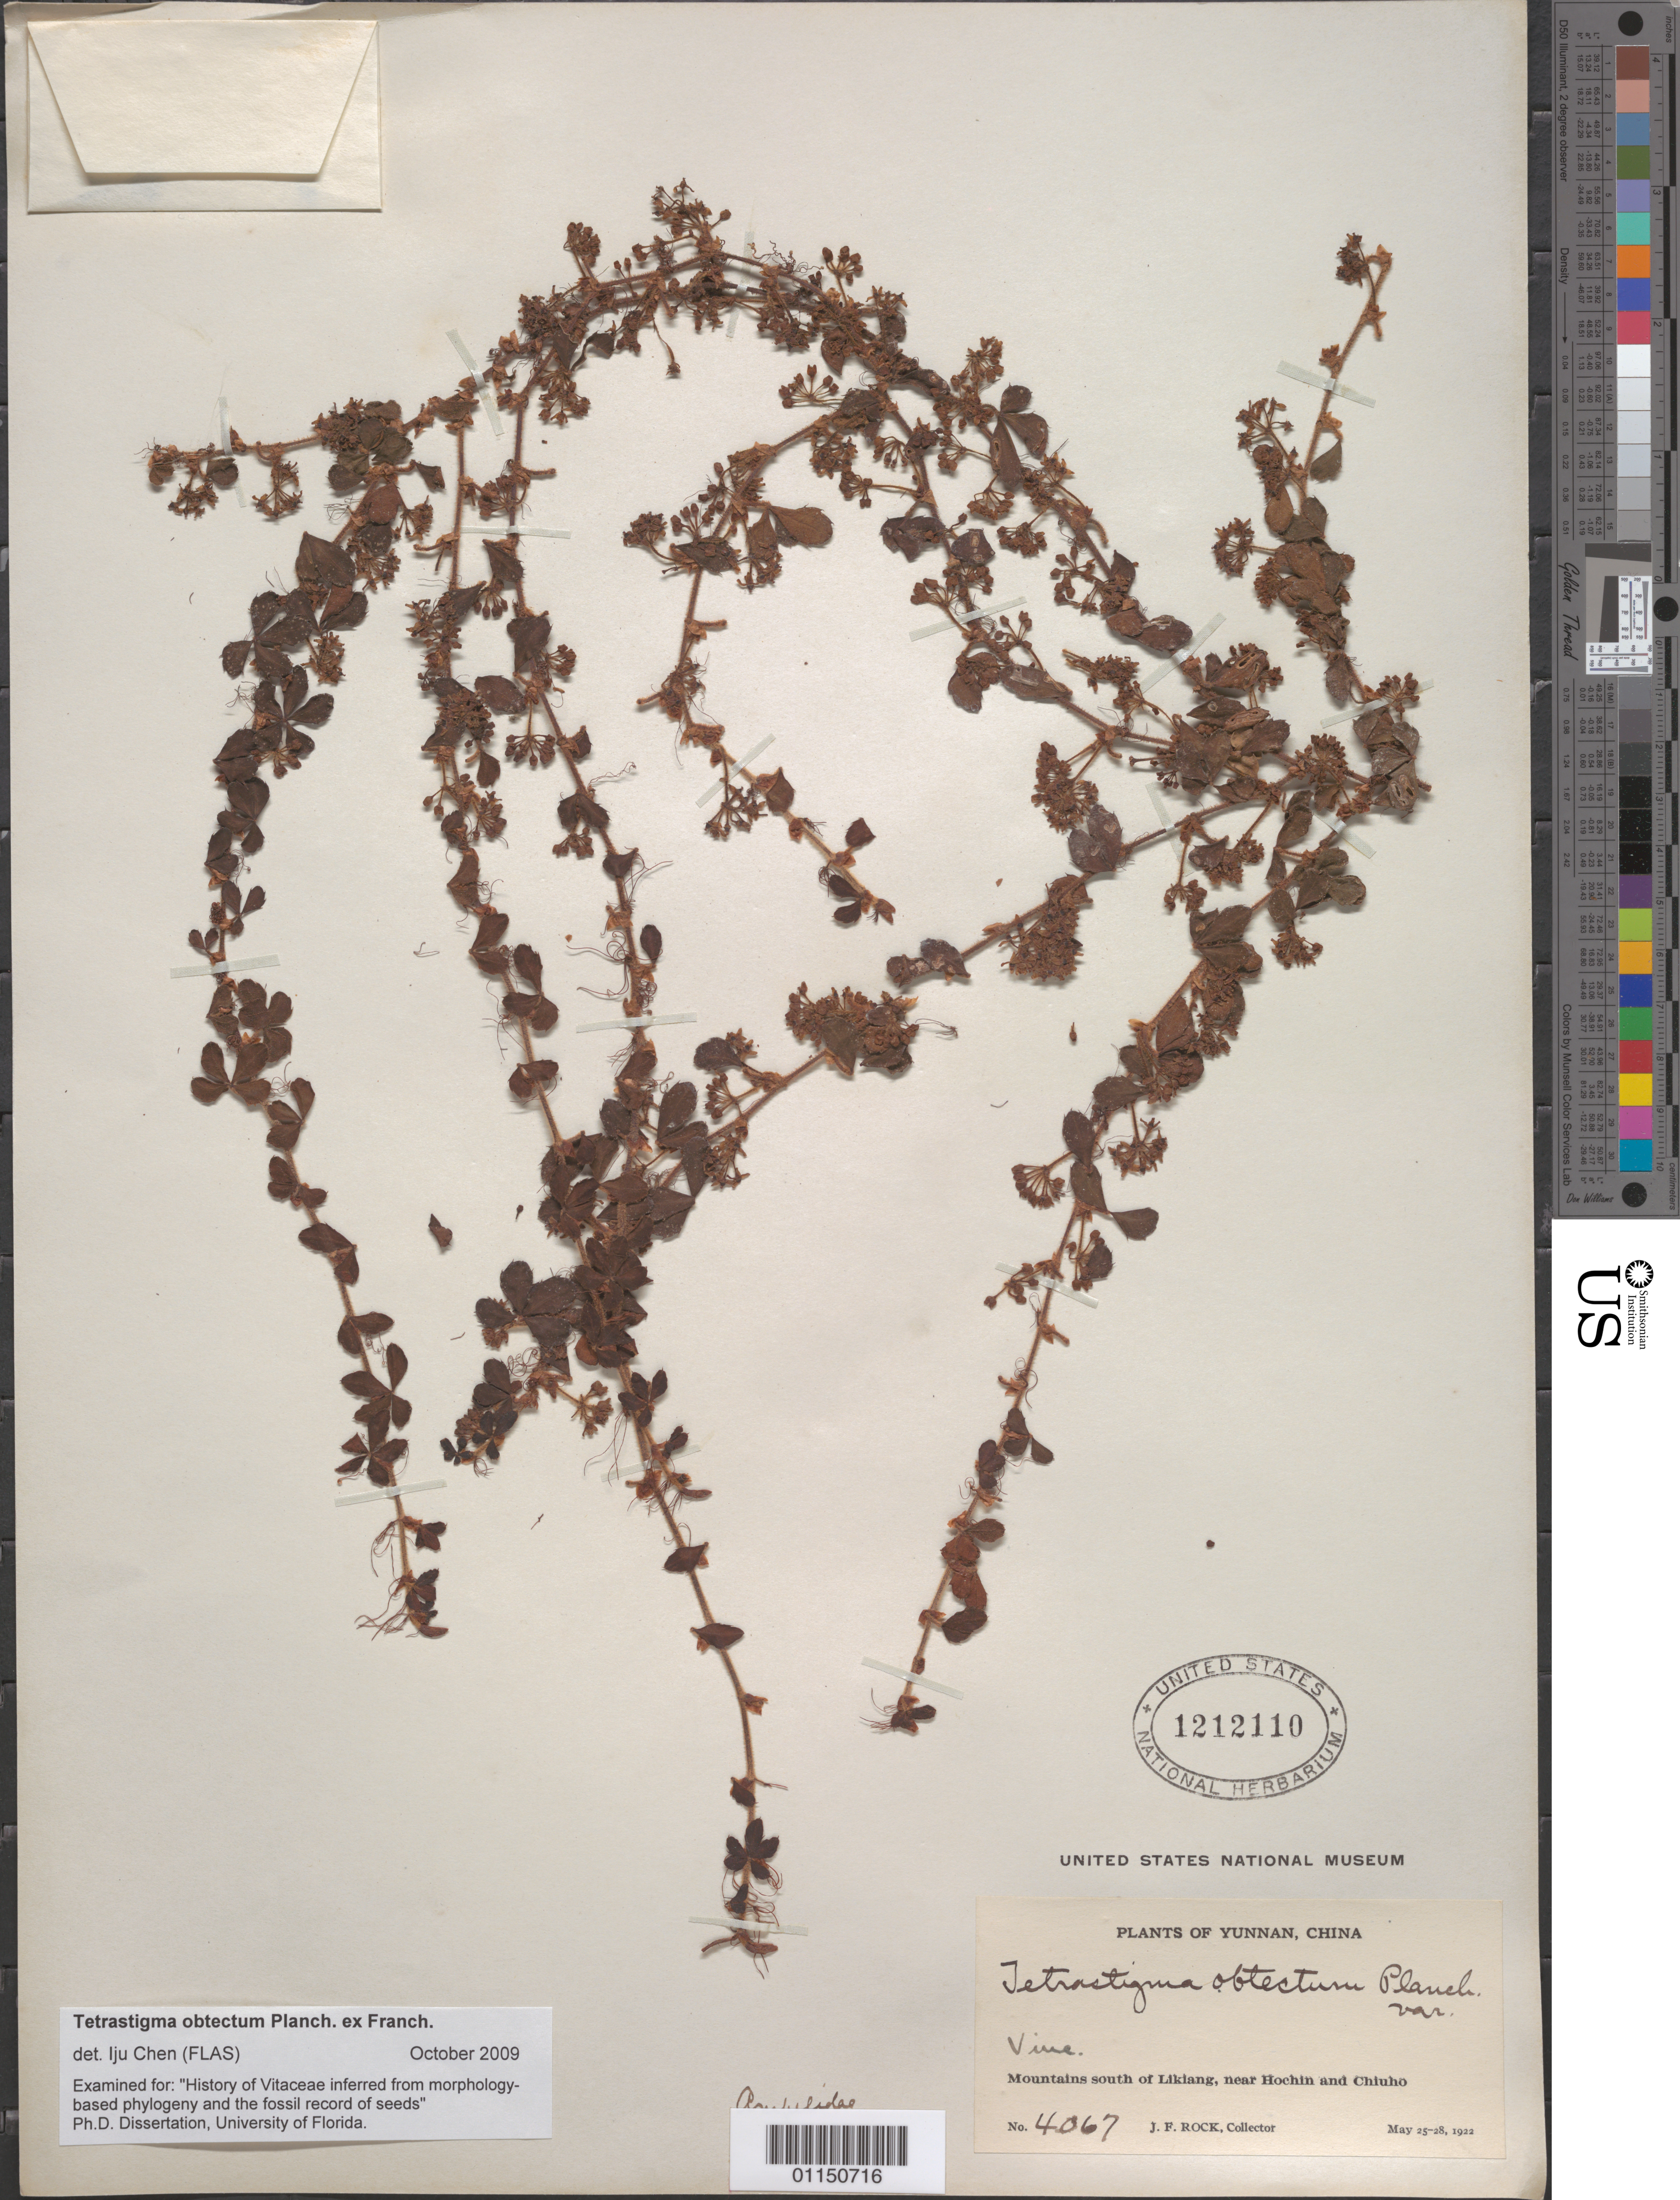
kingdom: Plantae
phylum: Tracheophyta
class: Magnoliopsida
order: Vitales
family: Vitaceae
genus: Tetrastigma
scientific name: Tetrastigma obtectum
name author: (Wall. ex Laws.) Planch. ex Franch.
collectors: J. F. Rock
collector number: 4067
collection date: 1922-05-25/1922-05-28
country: China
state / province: Yunnan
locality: Mts S of Lijiang, near Hochin and Chiuho.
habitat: Vine.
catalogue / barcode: US 1212110